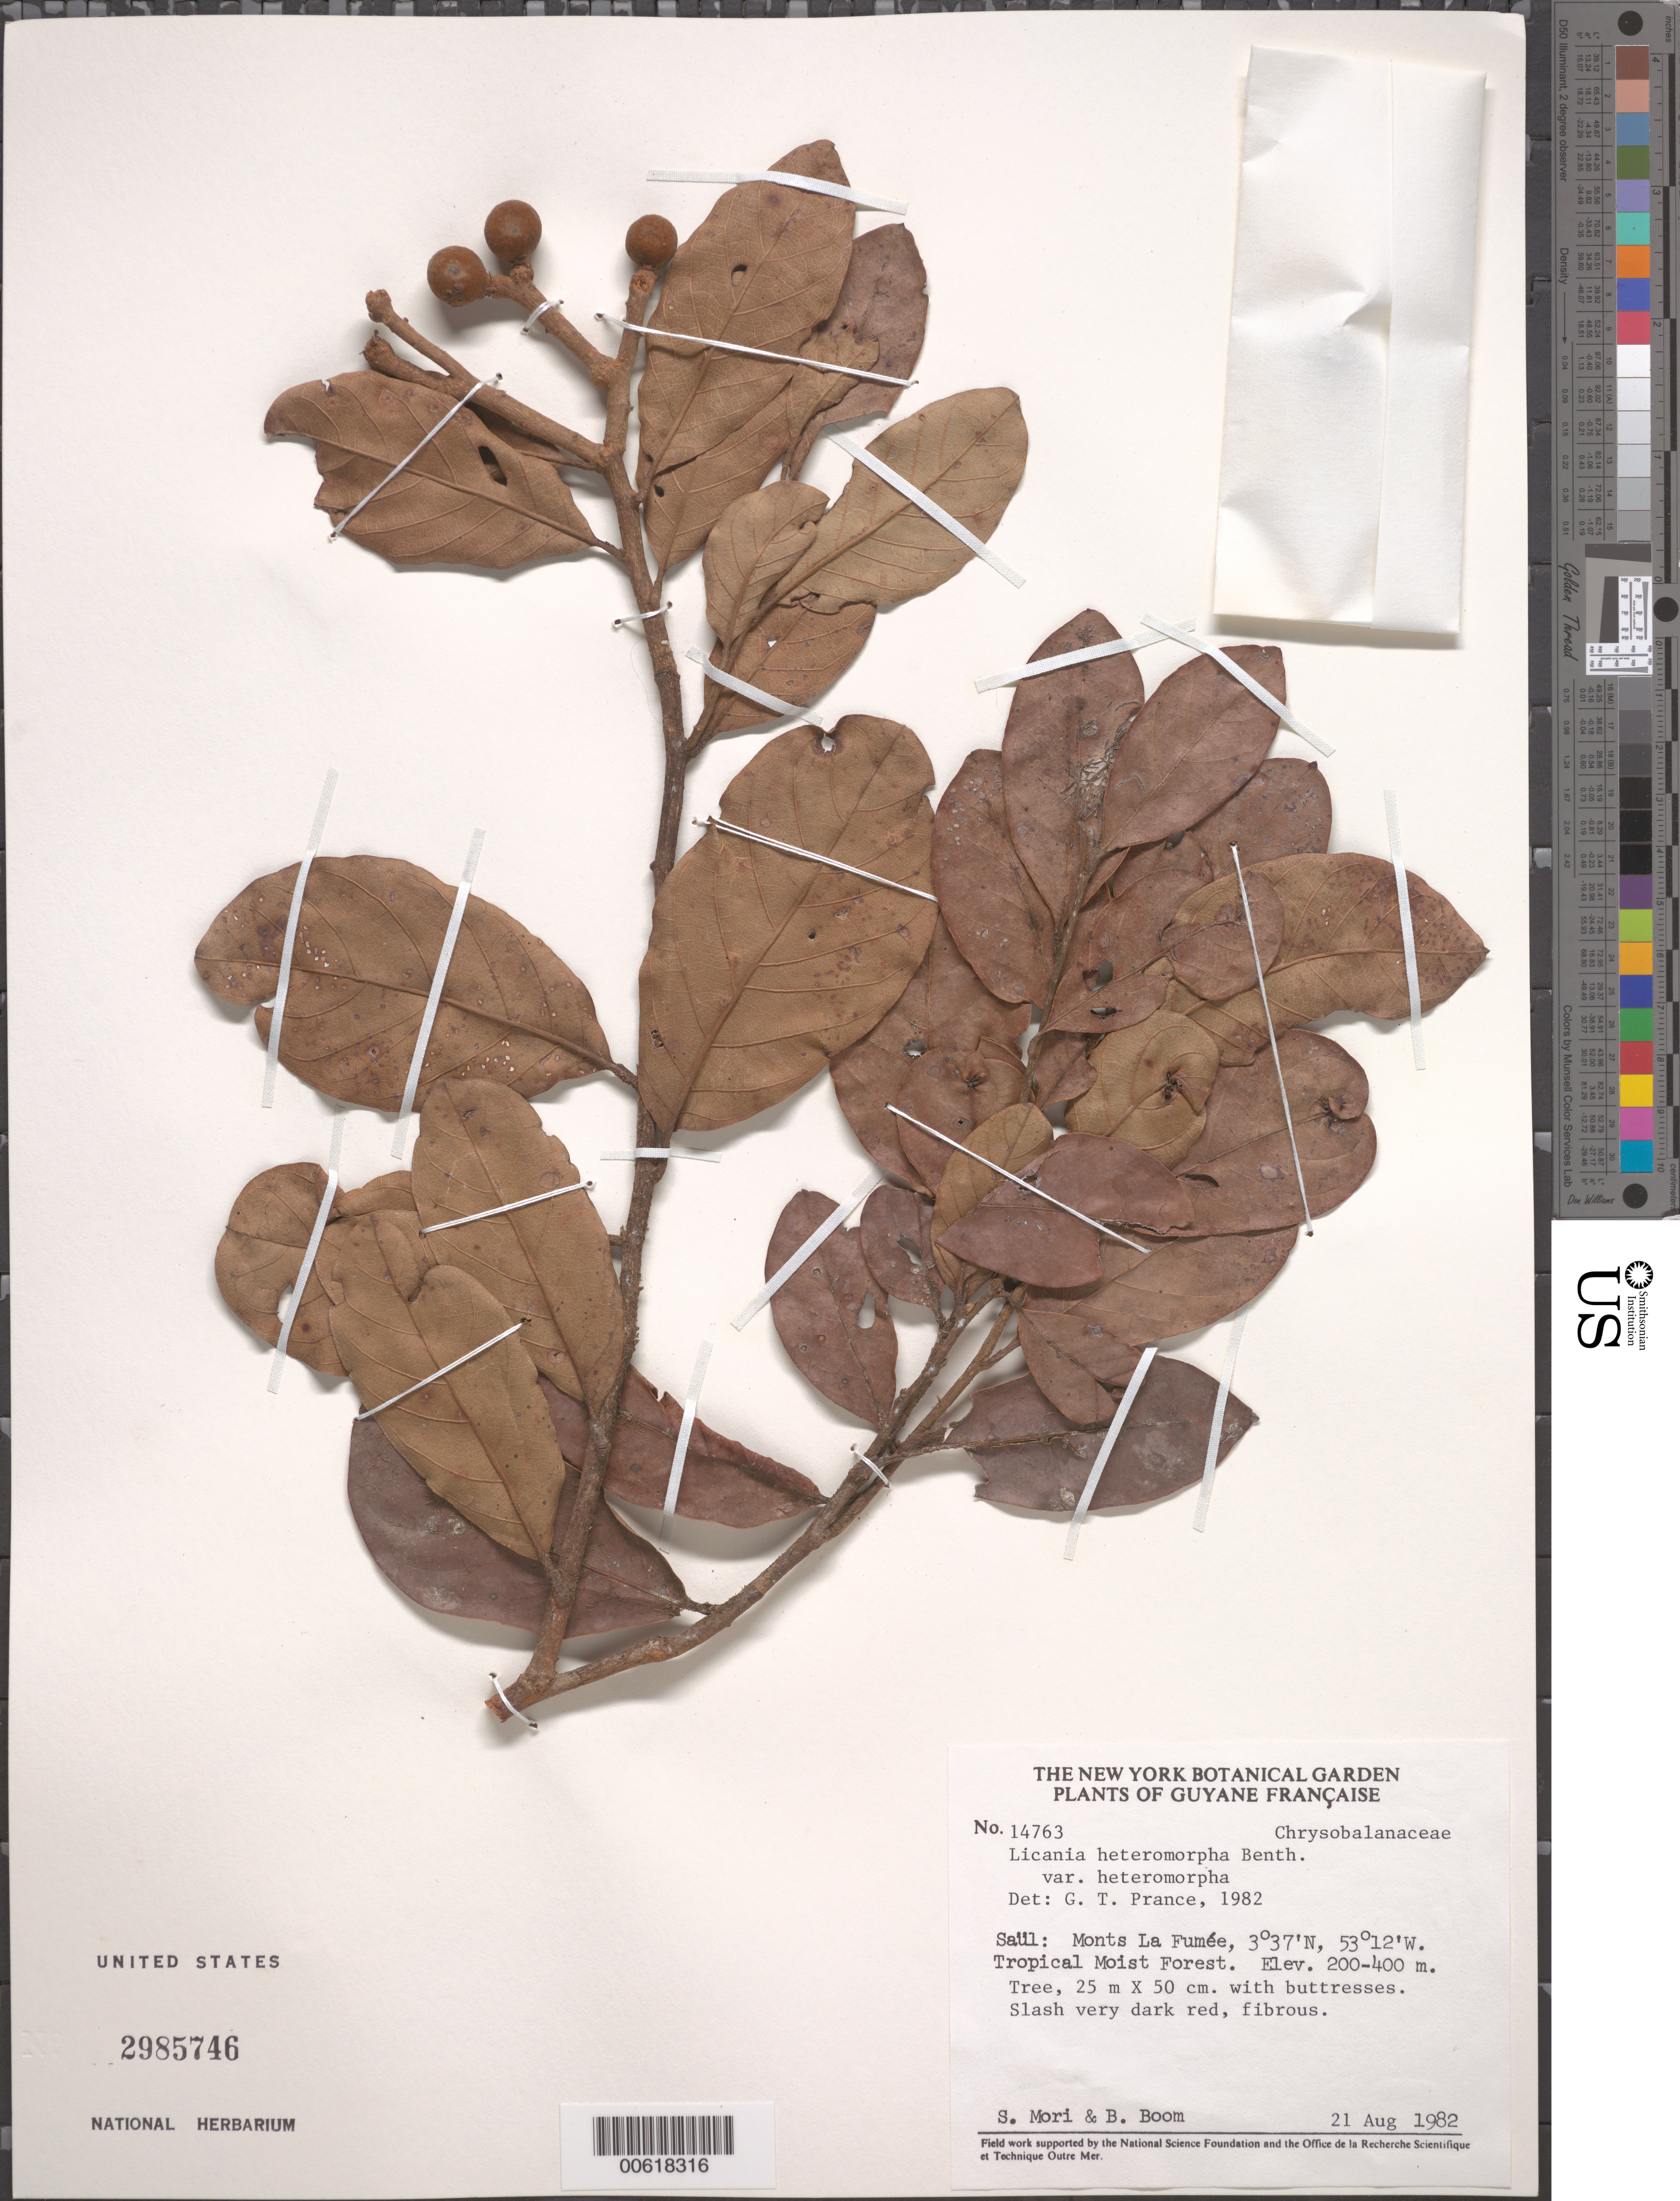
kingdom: Plantae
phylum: Tracheophyta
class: Magnoliopsida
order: Malpighiales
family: Chrysobalanaceae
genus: Hymenopus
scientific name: Hymenopus heteromorphus var. heteromorphus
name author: (Benth.) Sothers & Prance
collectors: S. Mori & B. M. Boom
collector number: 14763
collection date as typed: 21-Aug-82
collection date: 1982-08-21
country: French Guiana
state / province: Saint-Laurent-du-Maroni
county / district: Saül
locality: Saül, Monts La Fumée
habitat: Tropical moist forest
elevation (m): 200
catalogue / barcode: US 2985746